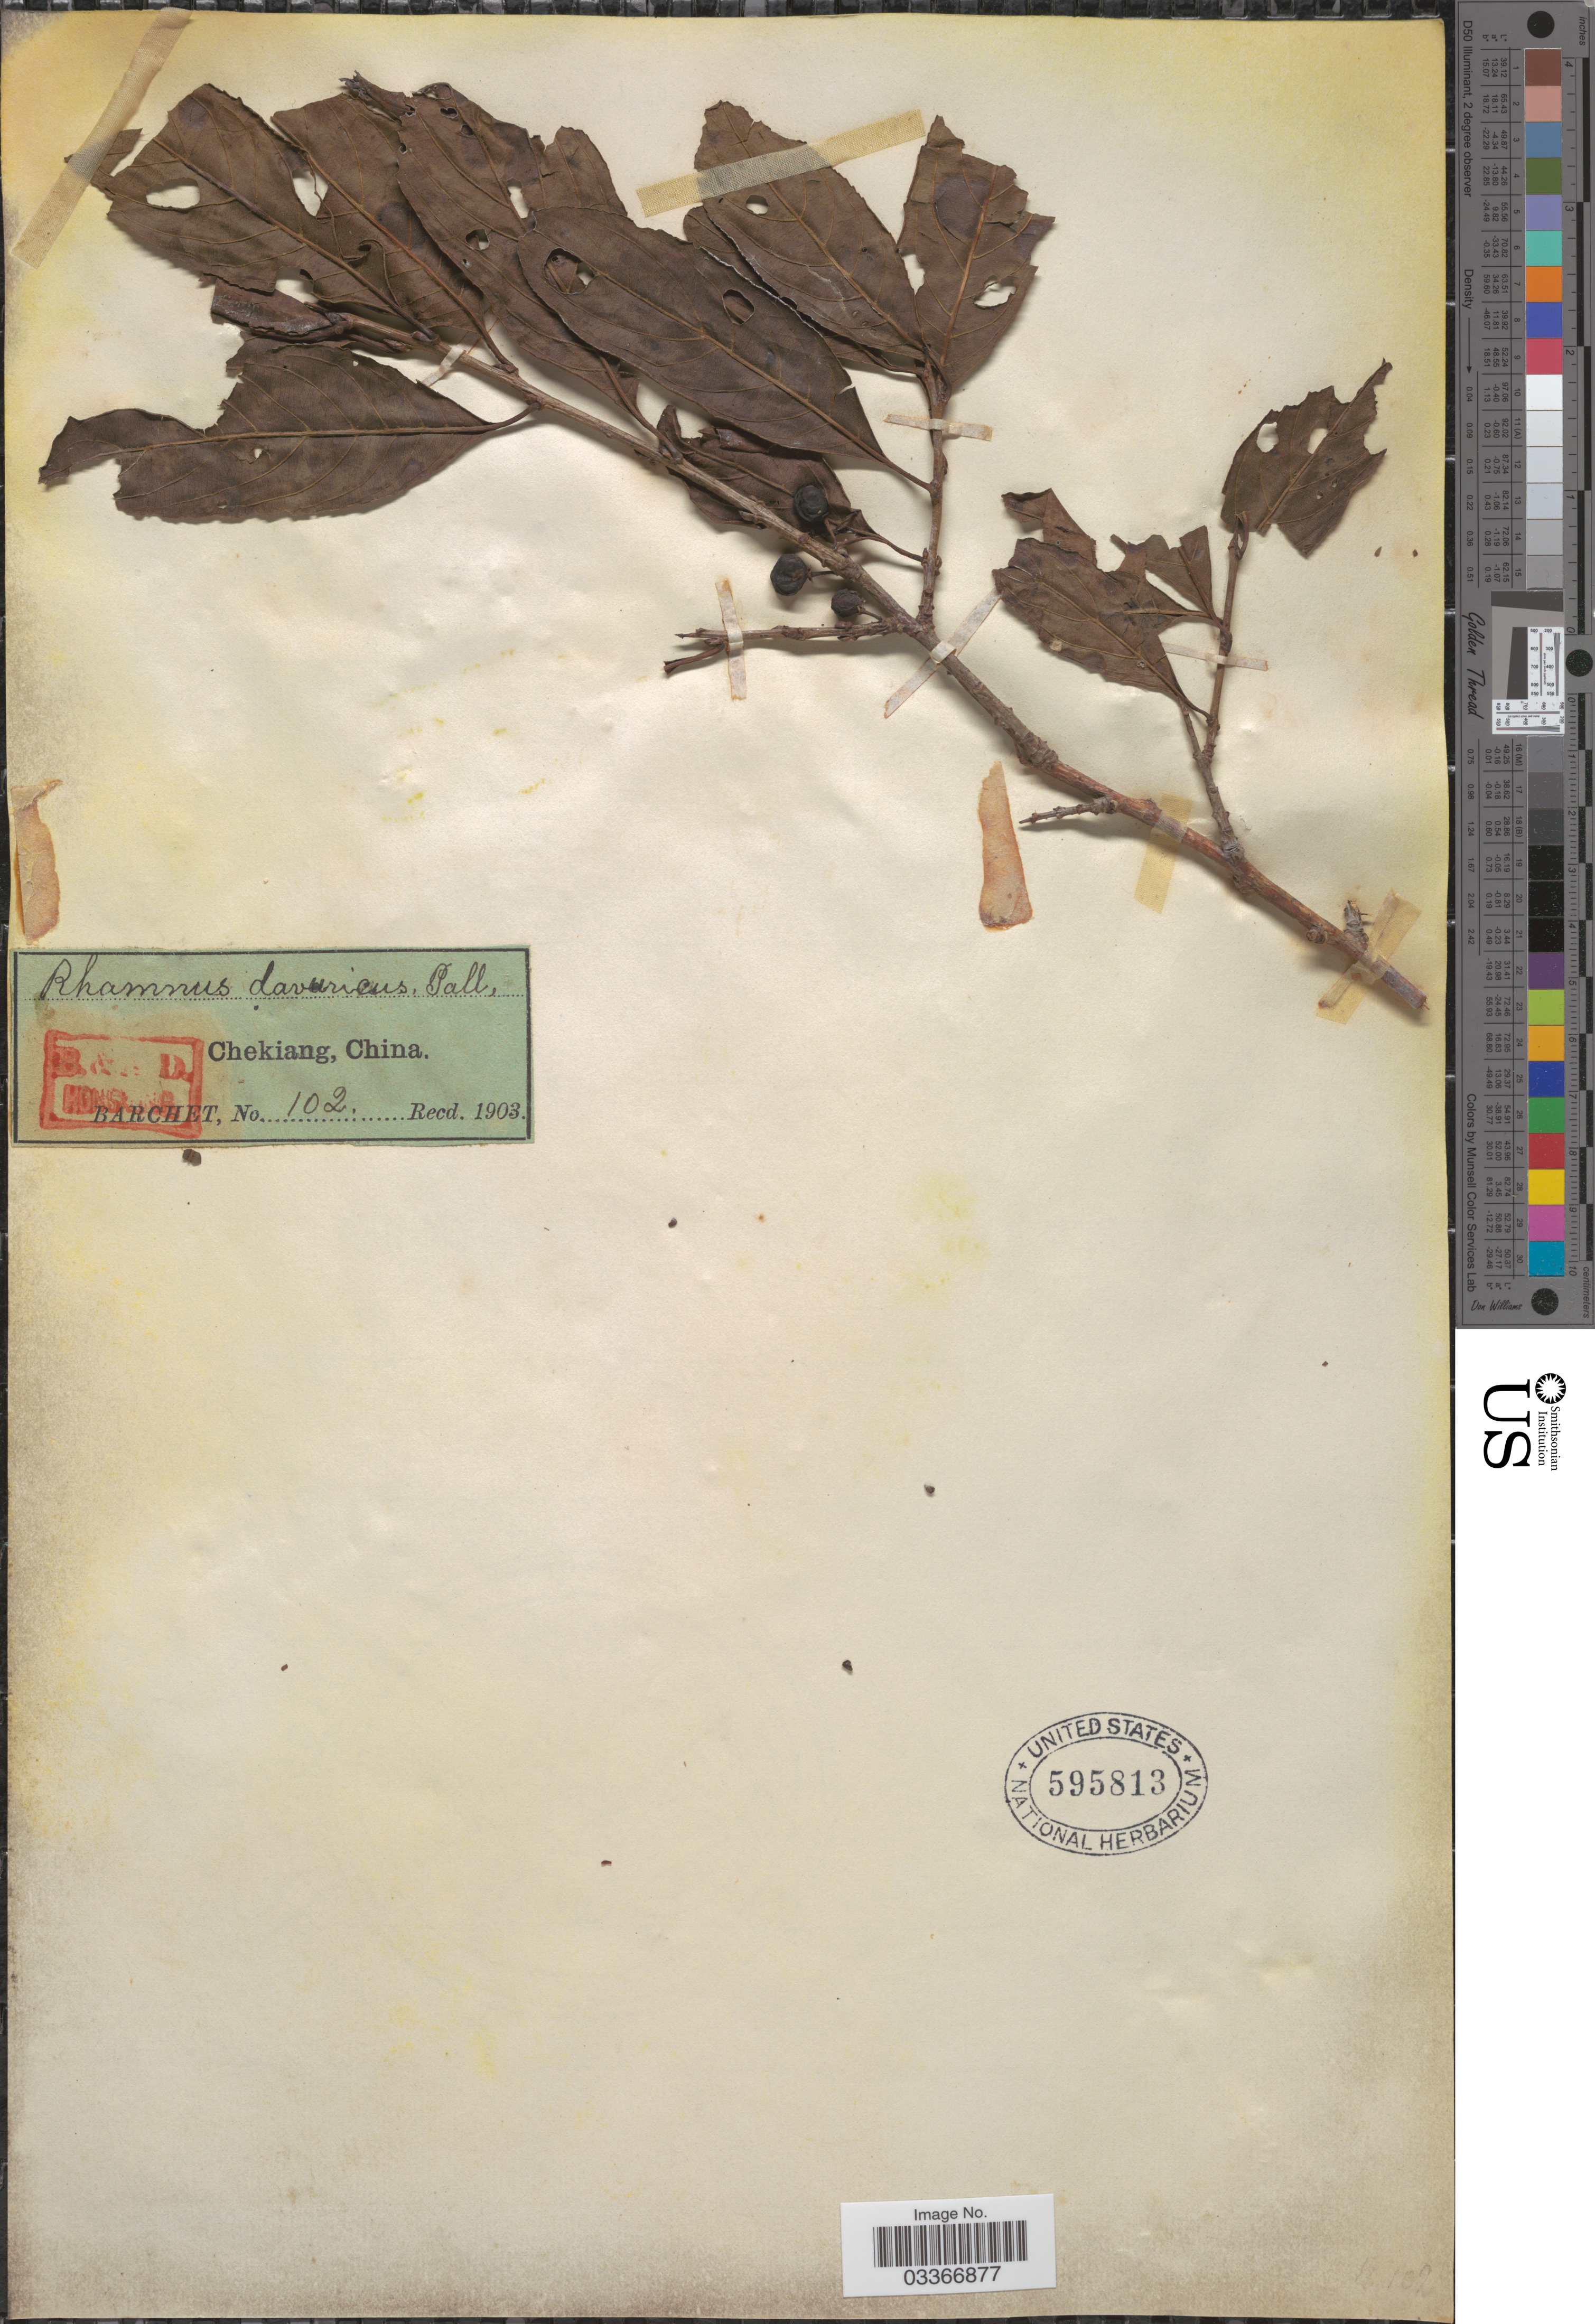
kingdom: Plantae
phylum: Tracheophyta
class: Magnoliopsida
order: Rosales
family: Rhamnaceae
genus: Rhamnus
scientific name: Rhamnus davurica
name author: Pall.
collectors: Barchet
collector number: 102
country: China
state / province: Zhejiang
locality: Chekiang.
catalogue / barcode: US 595813